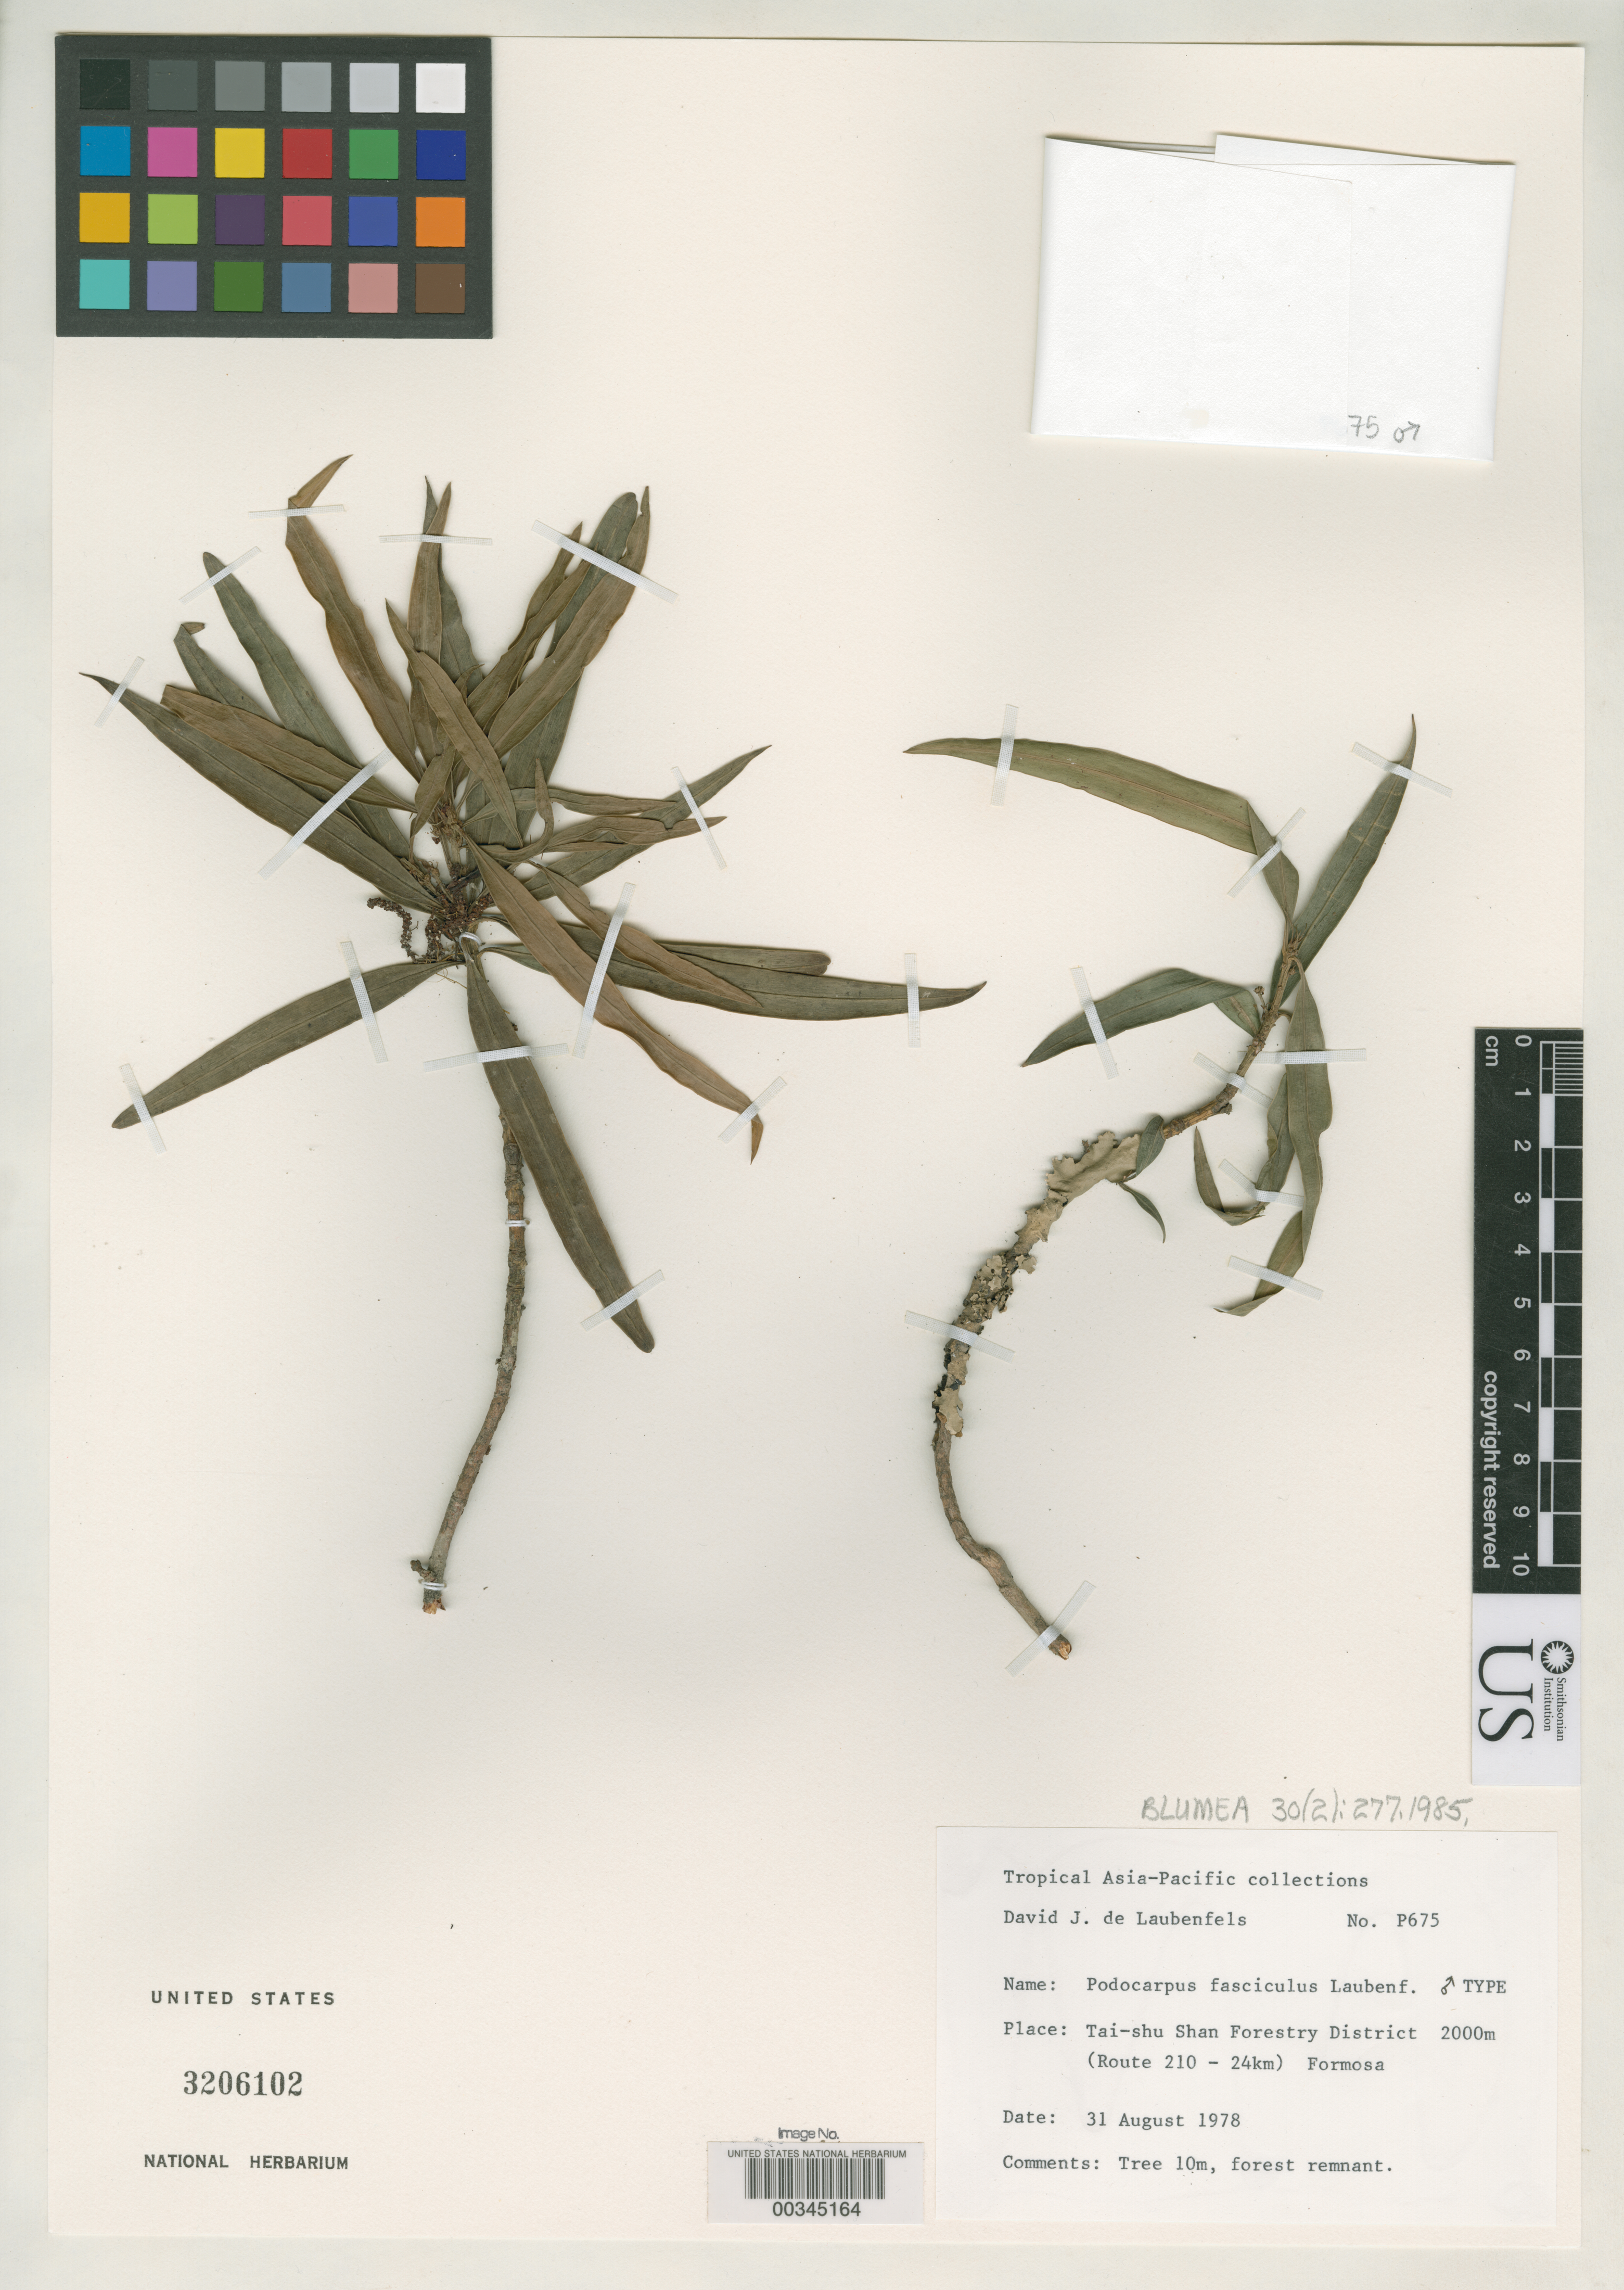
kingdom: Plantae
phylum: Tracheophyta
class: Pinopsida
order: Pinales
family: Podocarpaceae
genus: Podocarpus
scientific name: Podocarpus fasciculus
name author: de Laub.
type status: Isotype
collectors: D. J. de Laubenfels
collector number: P675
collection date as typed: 31 Aug 1978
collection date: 1978-08-31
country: Taiwan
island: Taiwan [Formosa]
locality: Tai-shu Shan Forestry Dist., route 210-24 km.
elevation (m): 2000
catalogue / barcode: US 3206102